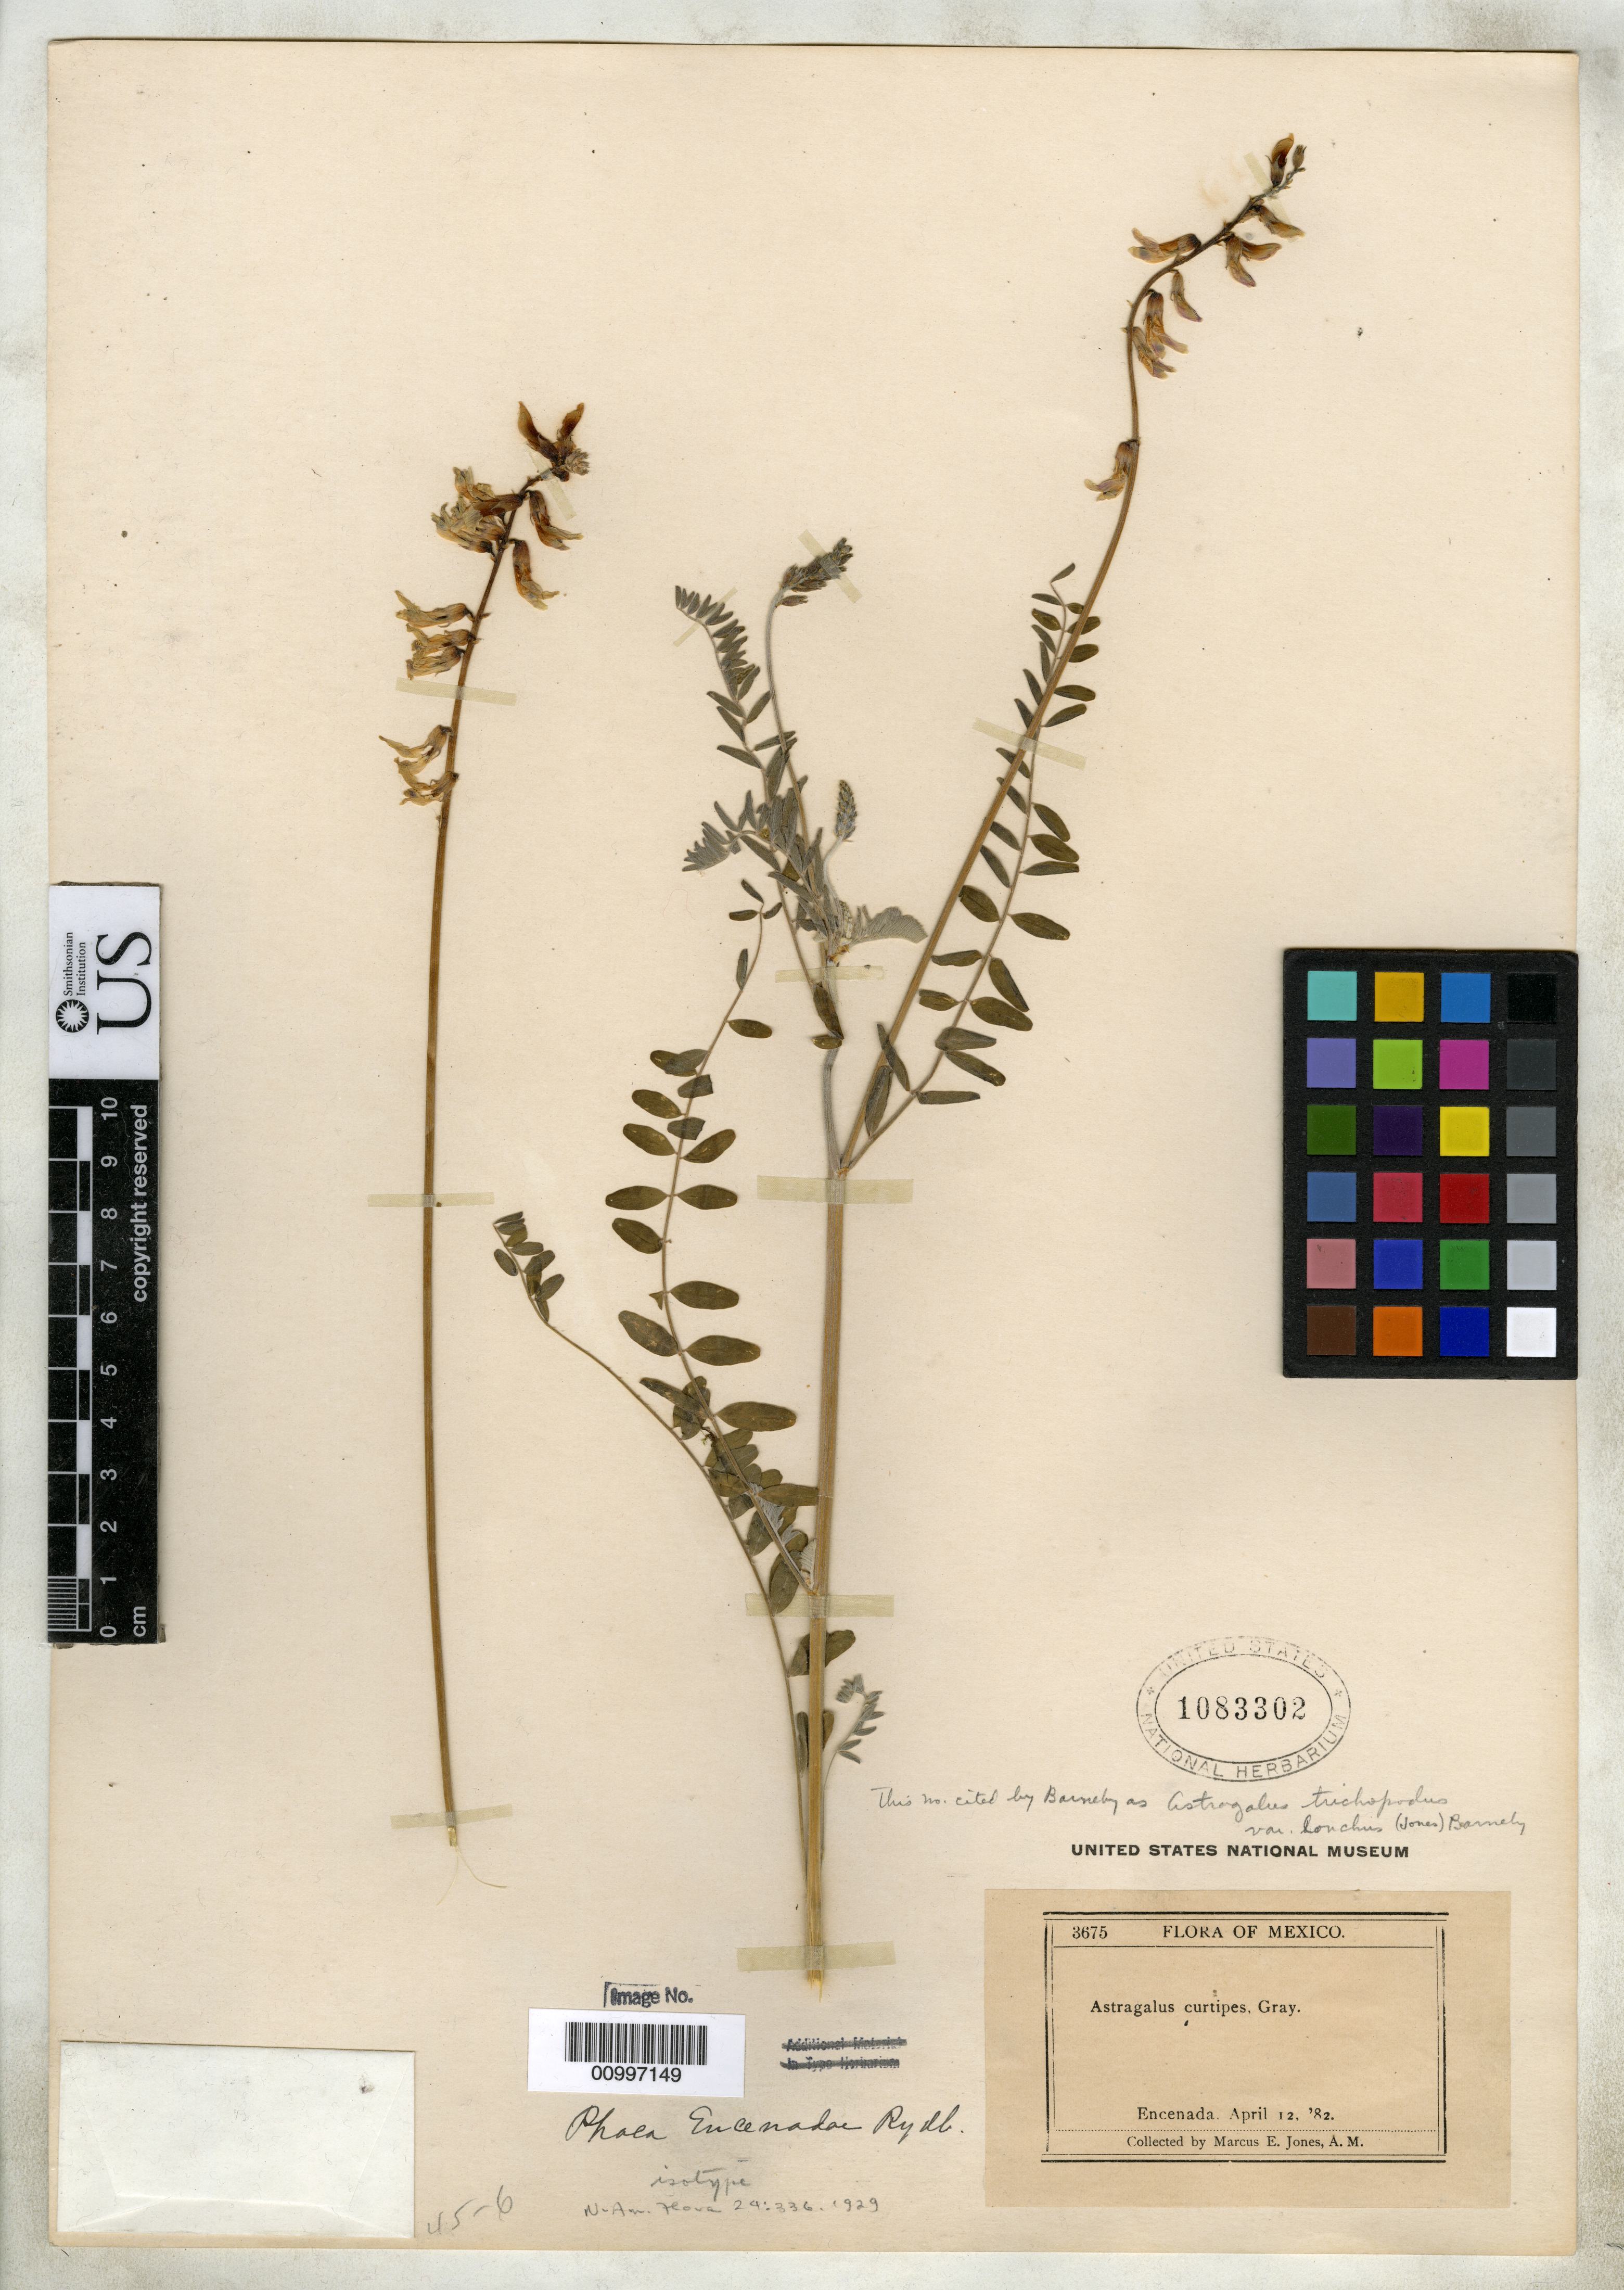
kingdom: Plantae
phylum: Tracheophyta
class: Magnoliopsida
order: Fabales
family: Fabaceae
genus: Phaca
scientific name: Phaca encenadae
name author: Rydb.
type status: Possible Isotype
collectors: M. E. Jones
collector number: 3675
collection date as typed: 12 Apr 1882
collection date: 1882-04-12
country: Mexico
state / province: Baja California Norte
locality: Encenada.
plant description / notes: Protologue cites type collection as M.E. Jones 3672; other collections from same locality & date may be isotypes but have different numbers (3675, 3676).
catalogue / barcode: US 1083302